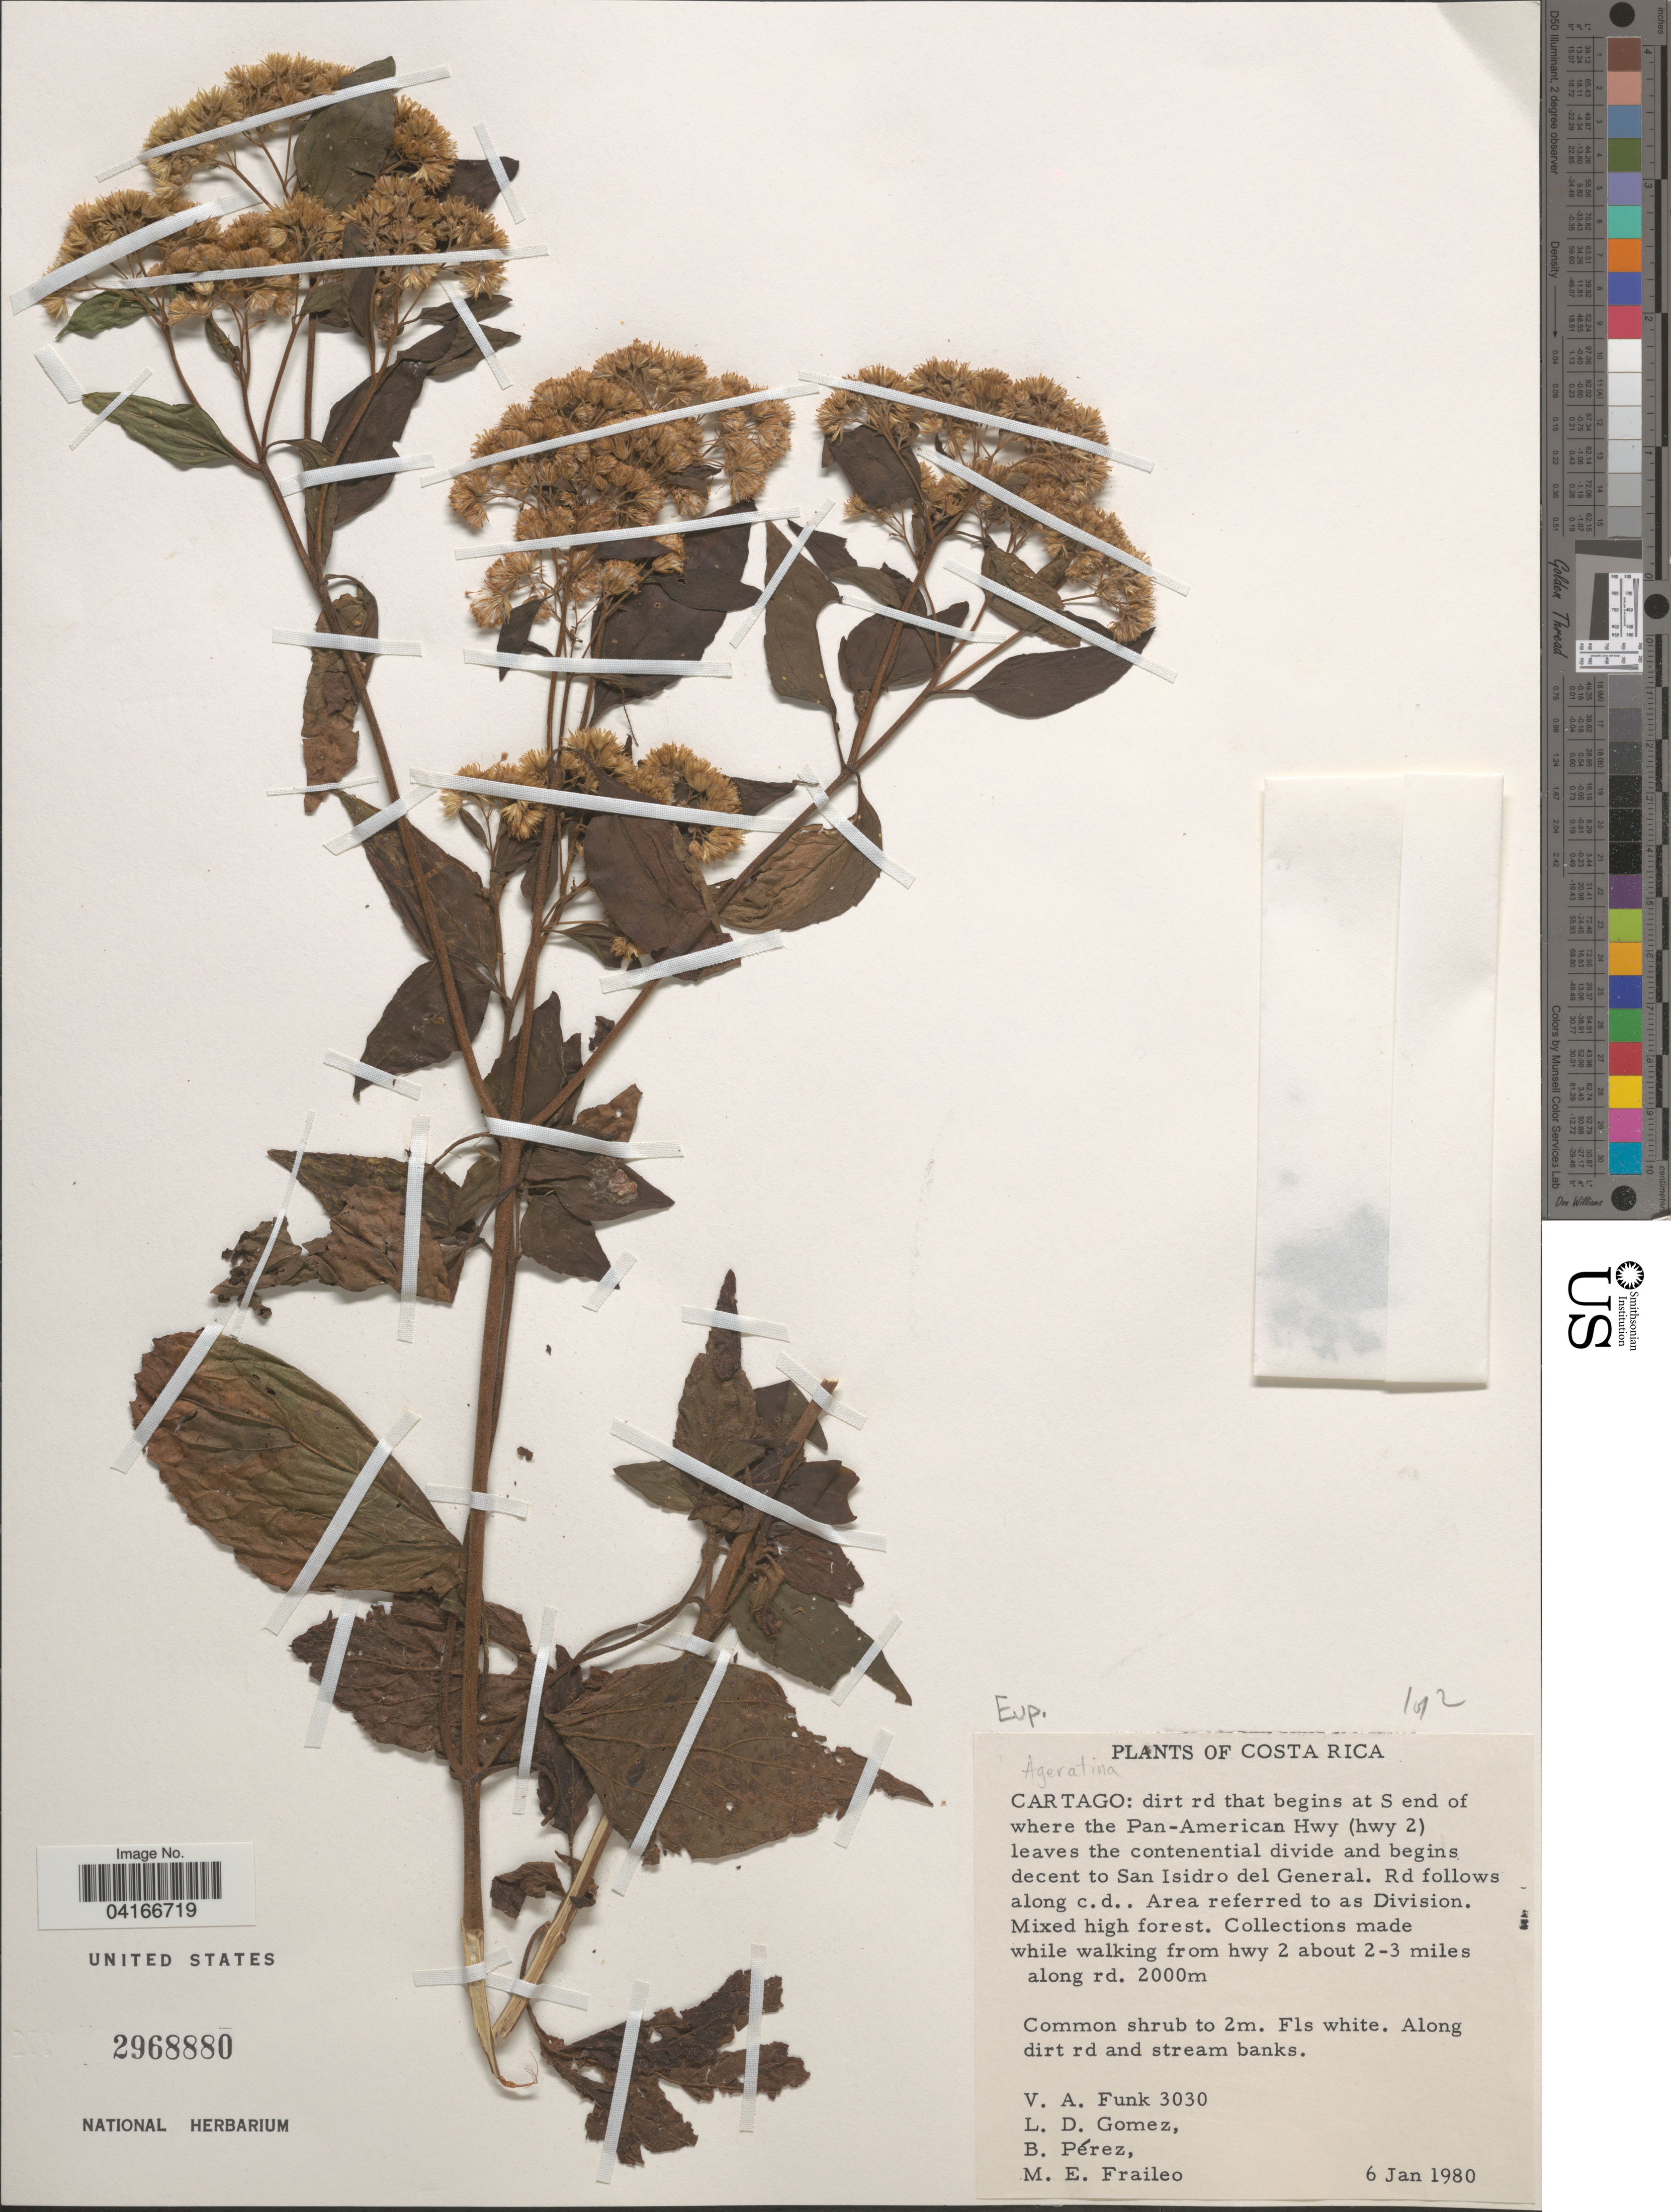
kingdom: Plantae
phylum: Tracheophyta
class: Magnoliopsida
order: Asterales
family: Asteraceae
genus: Ageratina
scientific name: Ageratina sp.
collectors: V. Funk, L. D. Gómez, B. Pérez & M. Fraileo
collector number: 3030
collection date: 1980-01-06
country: Costa Rica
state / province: Cartago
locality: Dirt rd that begins at S end of where the Pan-American Hwy (hwy 2) leaves the contenential divide and begins decent to San Isidro del General. Rd follows along c.d. Area referred to as Division. Collections made while walking from Hwy 2 about 2-3 miles along rd.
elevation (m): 2000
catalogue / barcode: US 2968880